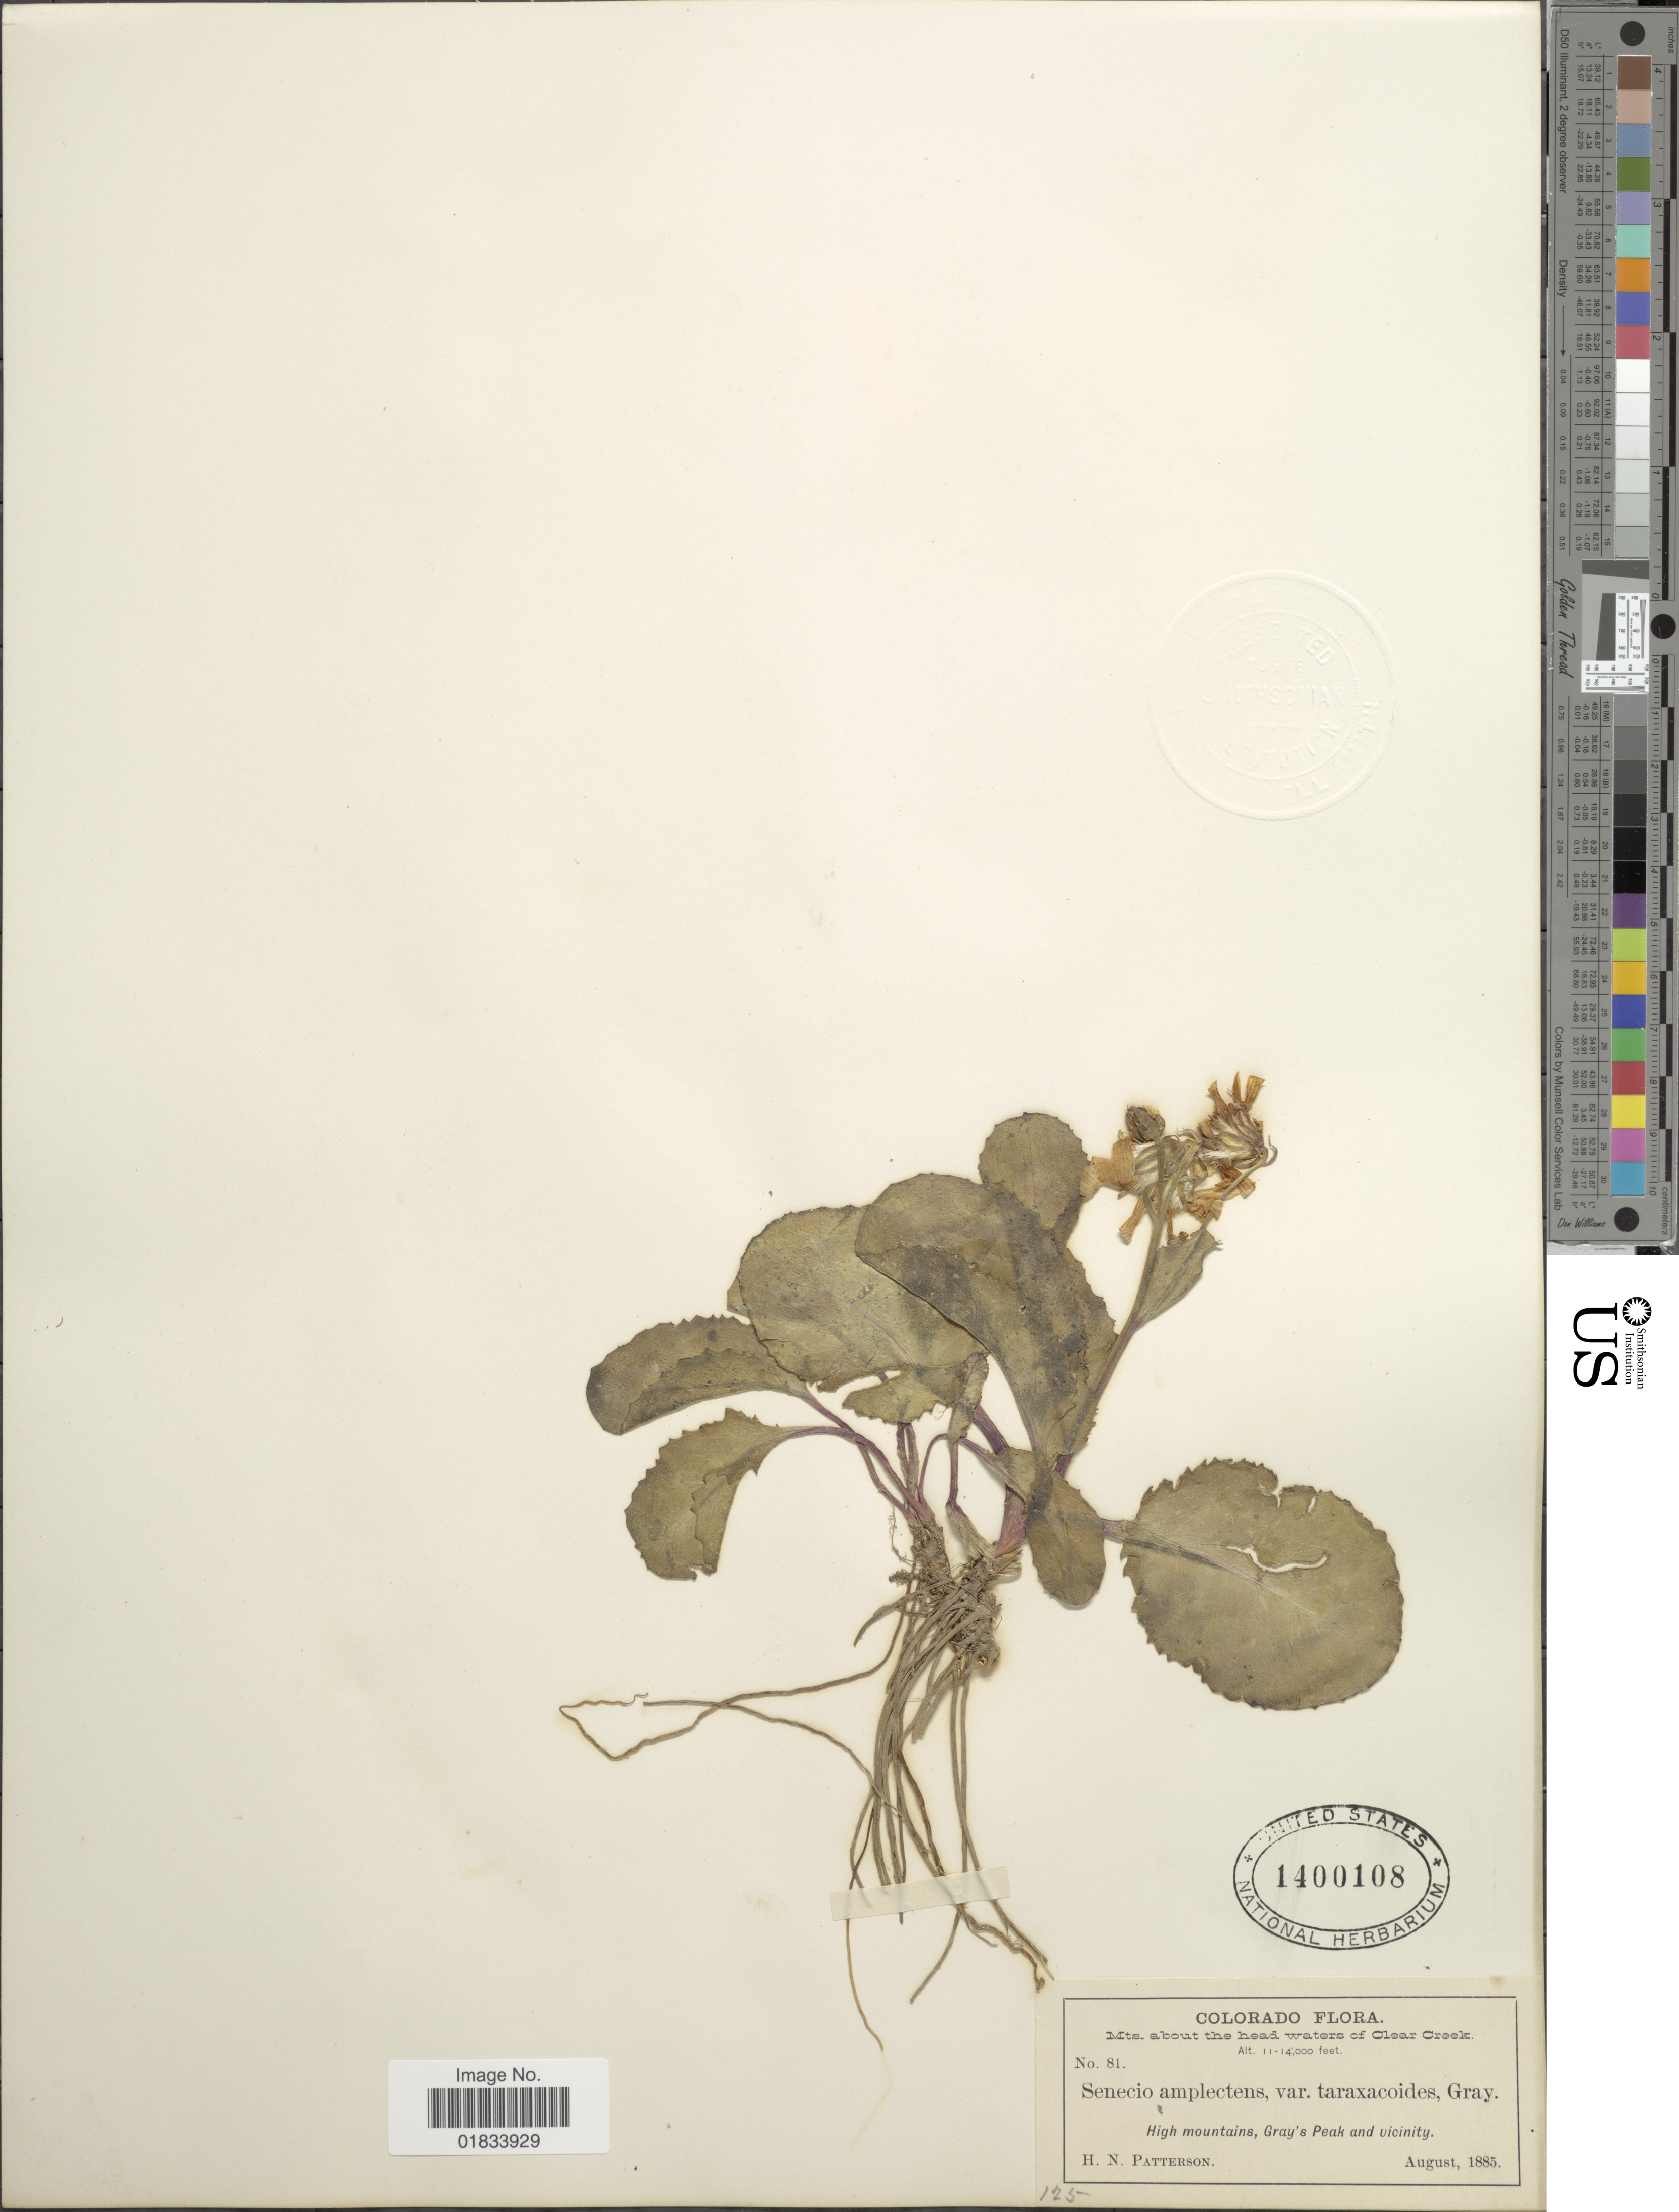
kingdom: Plantae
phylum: Tracheophyta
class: Magnoliopsida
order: Asterales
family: Asteraceae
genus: Senecio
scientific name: Senecio amplectens var. holmii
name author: (Greene) Harrington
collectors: H. N. Patterson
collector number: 81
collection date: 1885-08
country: United States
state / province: Colorado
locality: Mts. about the head waters of Clear Creek, High mountains, Gray's Peak and vicinity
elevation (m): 3353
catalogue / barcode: US 1400108